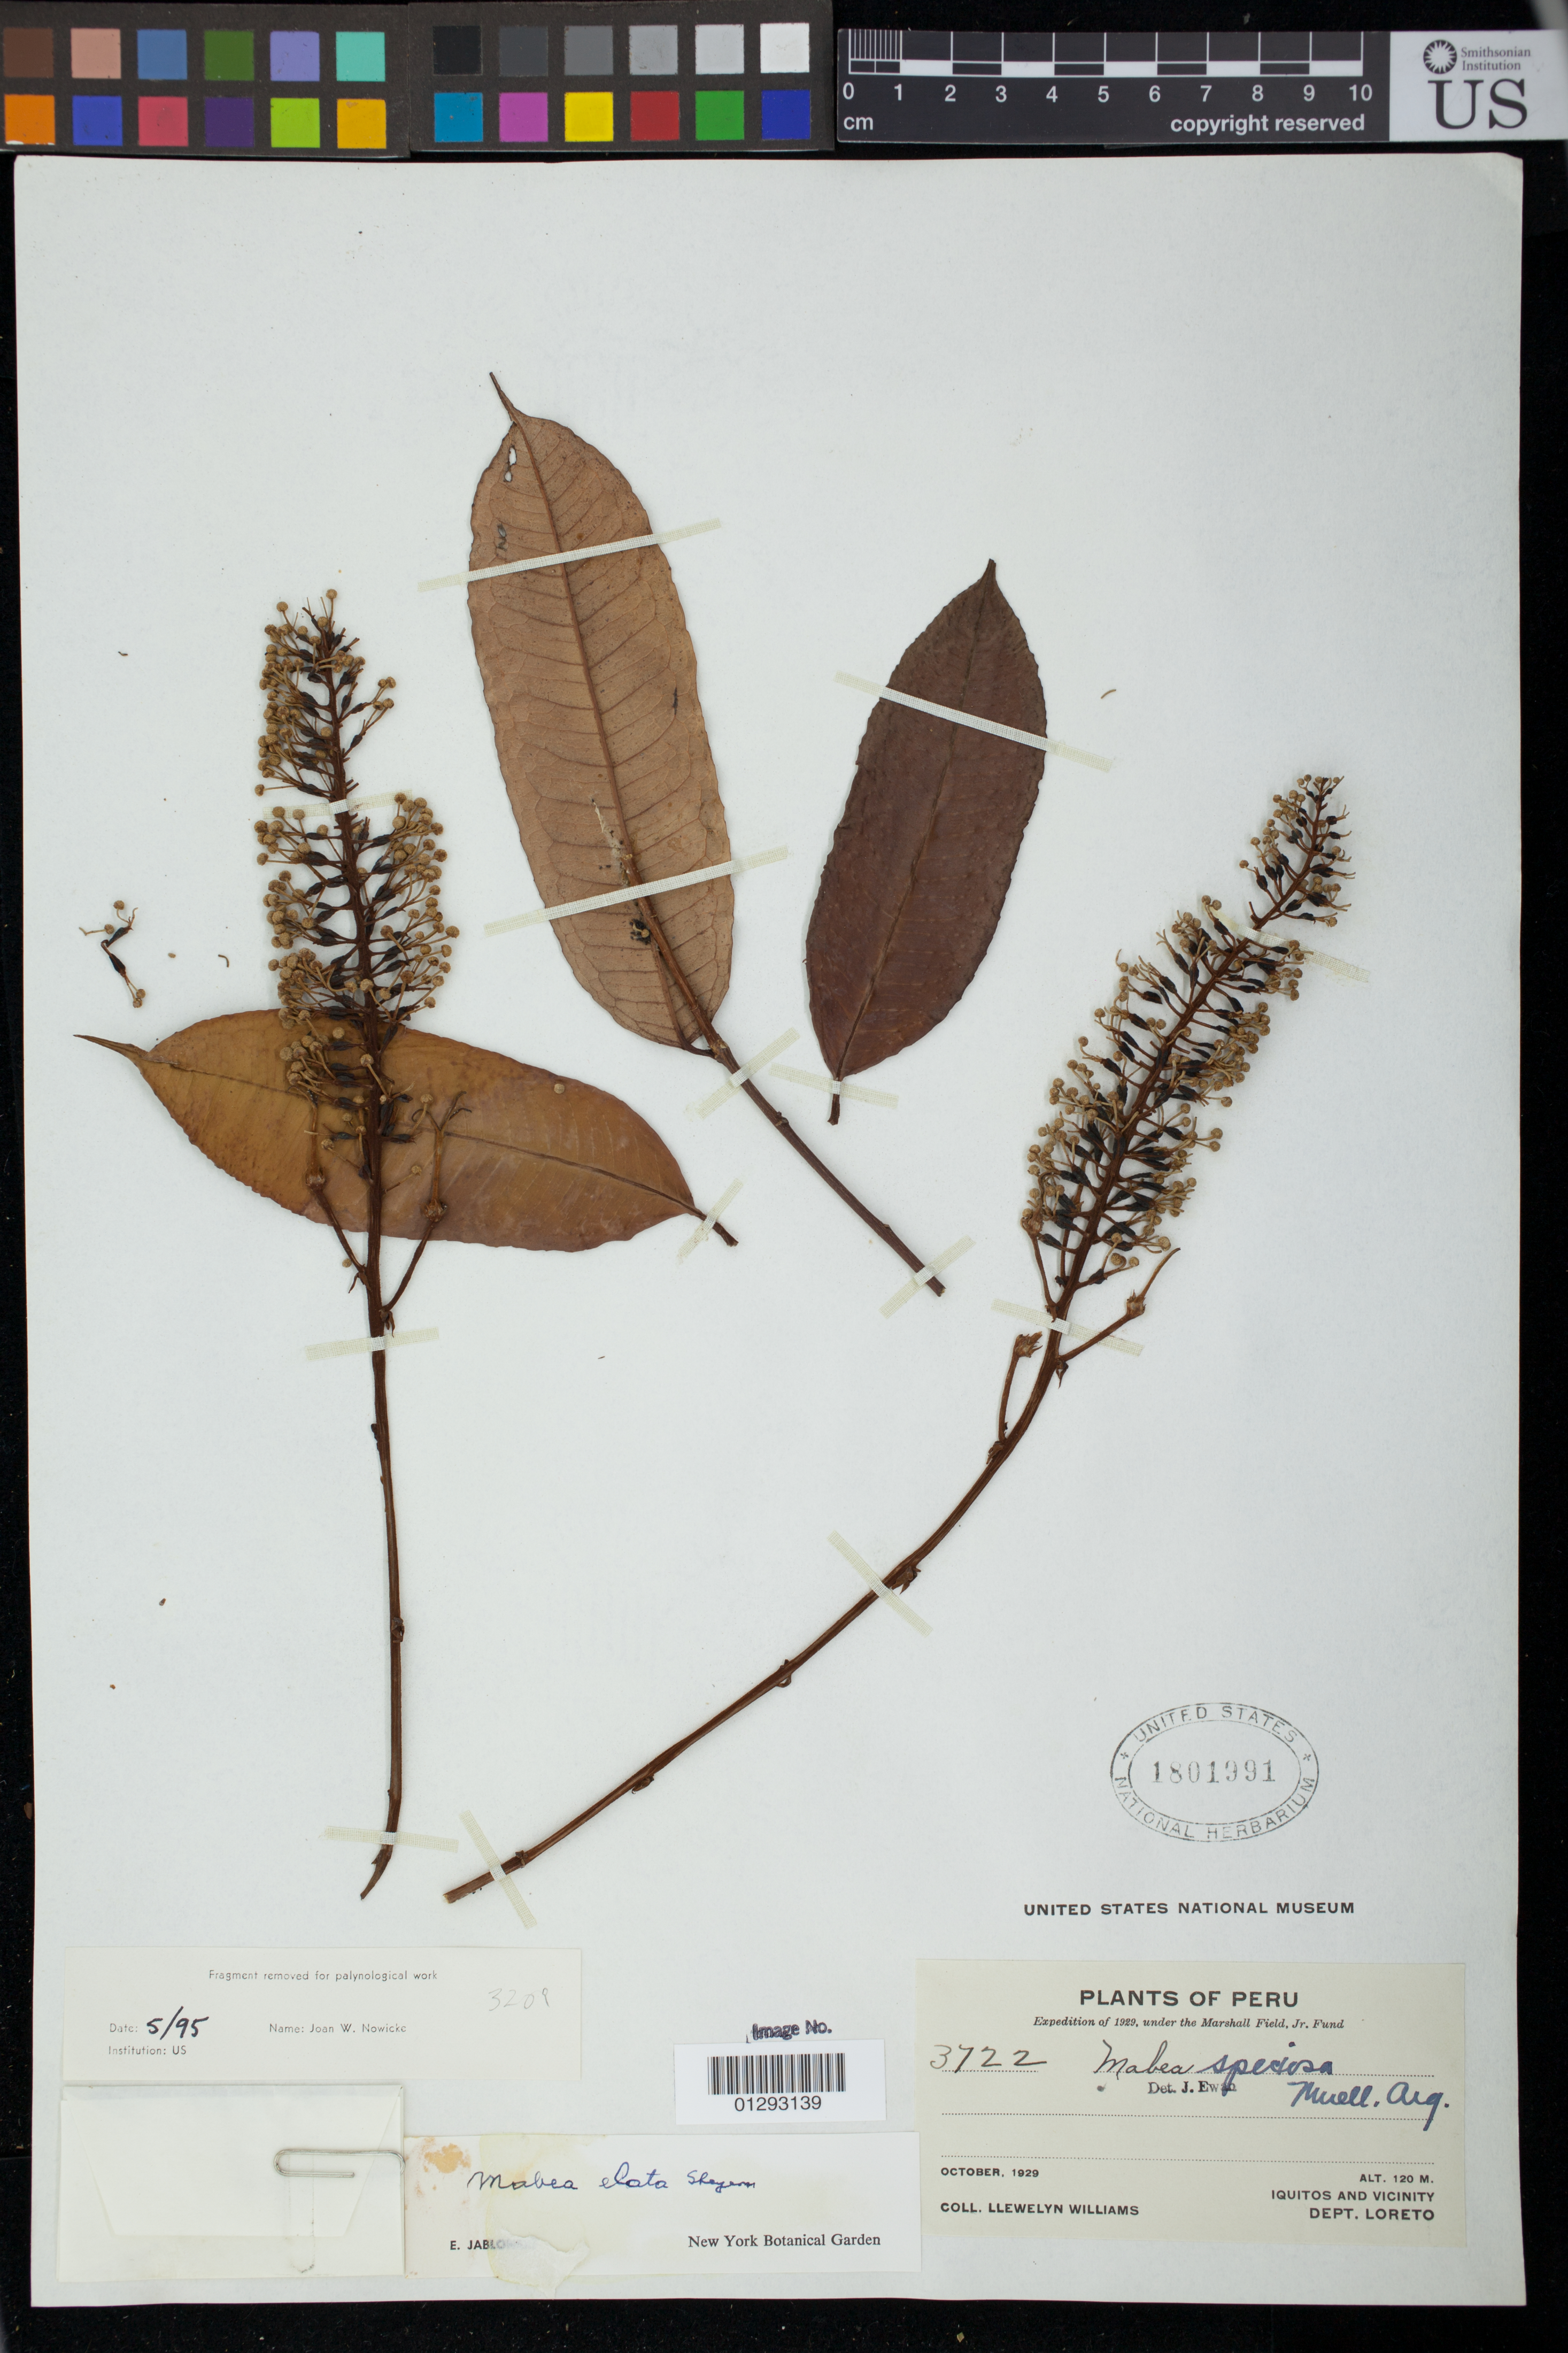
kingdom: Plantae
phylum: Tracheophyta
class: Magnoliopsida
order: Malpighiales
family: Euphorbiaceae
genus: Mabea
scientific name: Mabea elata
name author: Steyerm.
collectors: Ll. Williams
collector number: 3722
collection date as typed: Oct 1929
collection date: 1929-10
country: Peru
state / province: Loreto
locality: Iquitos and vicinity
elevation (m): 120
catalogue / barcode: US 1801391